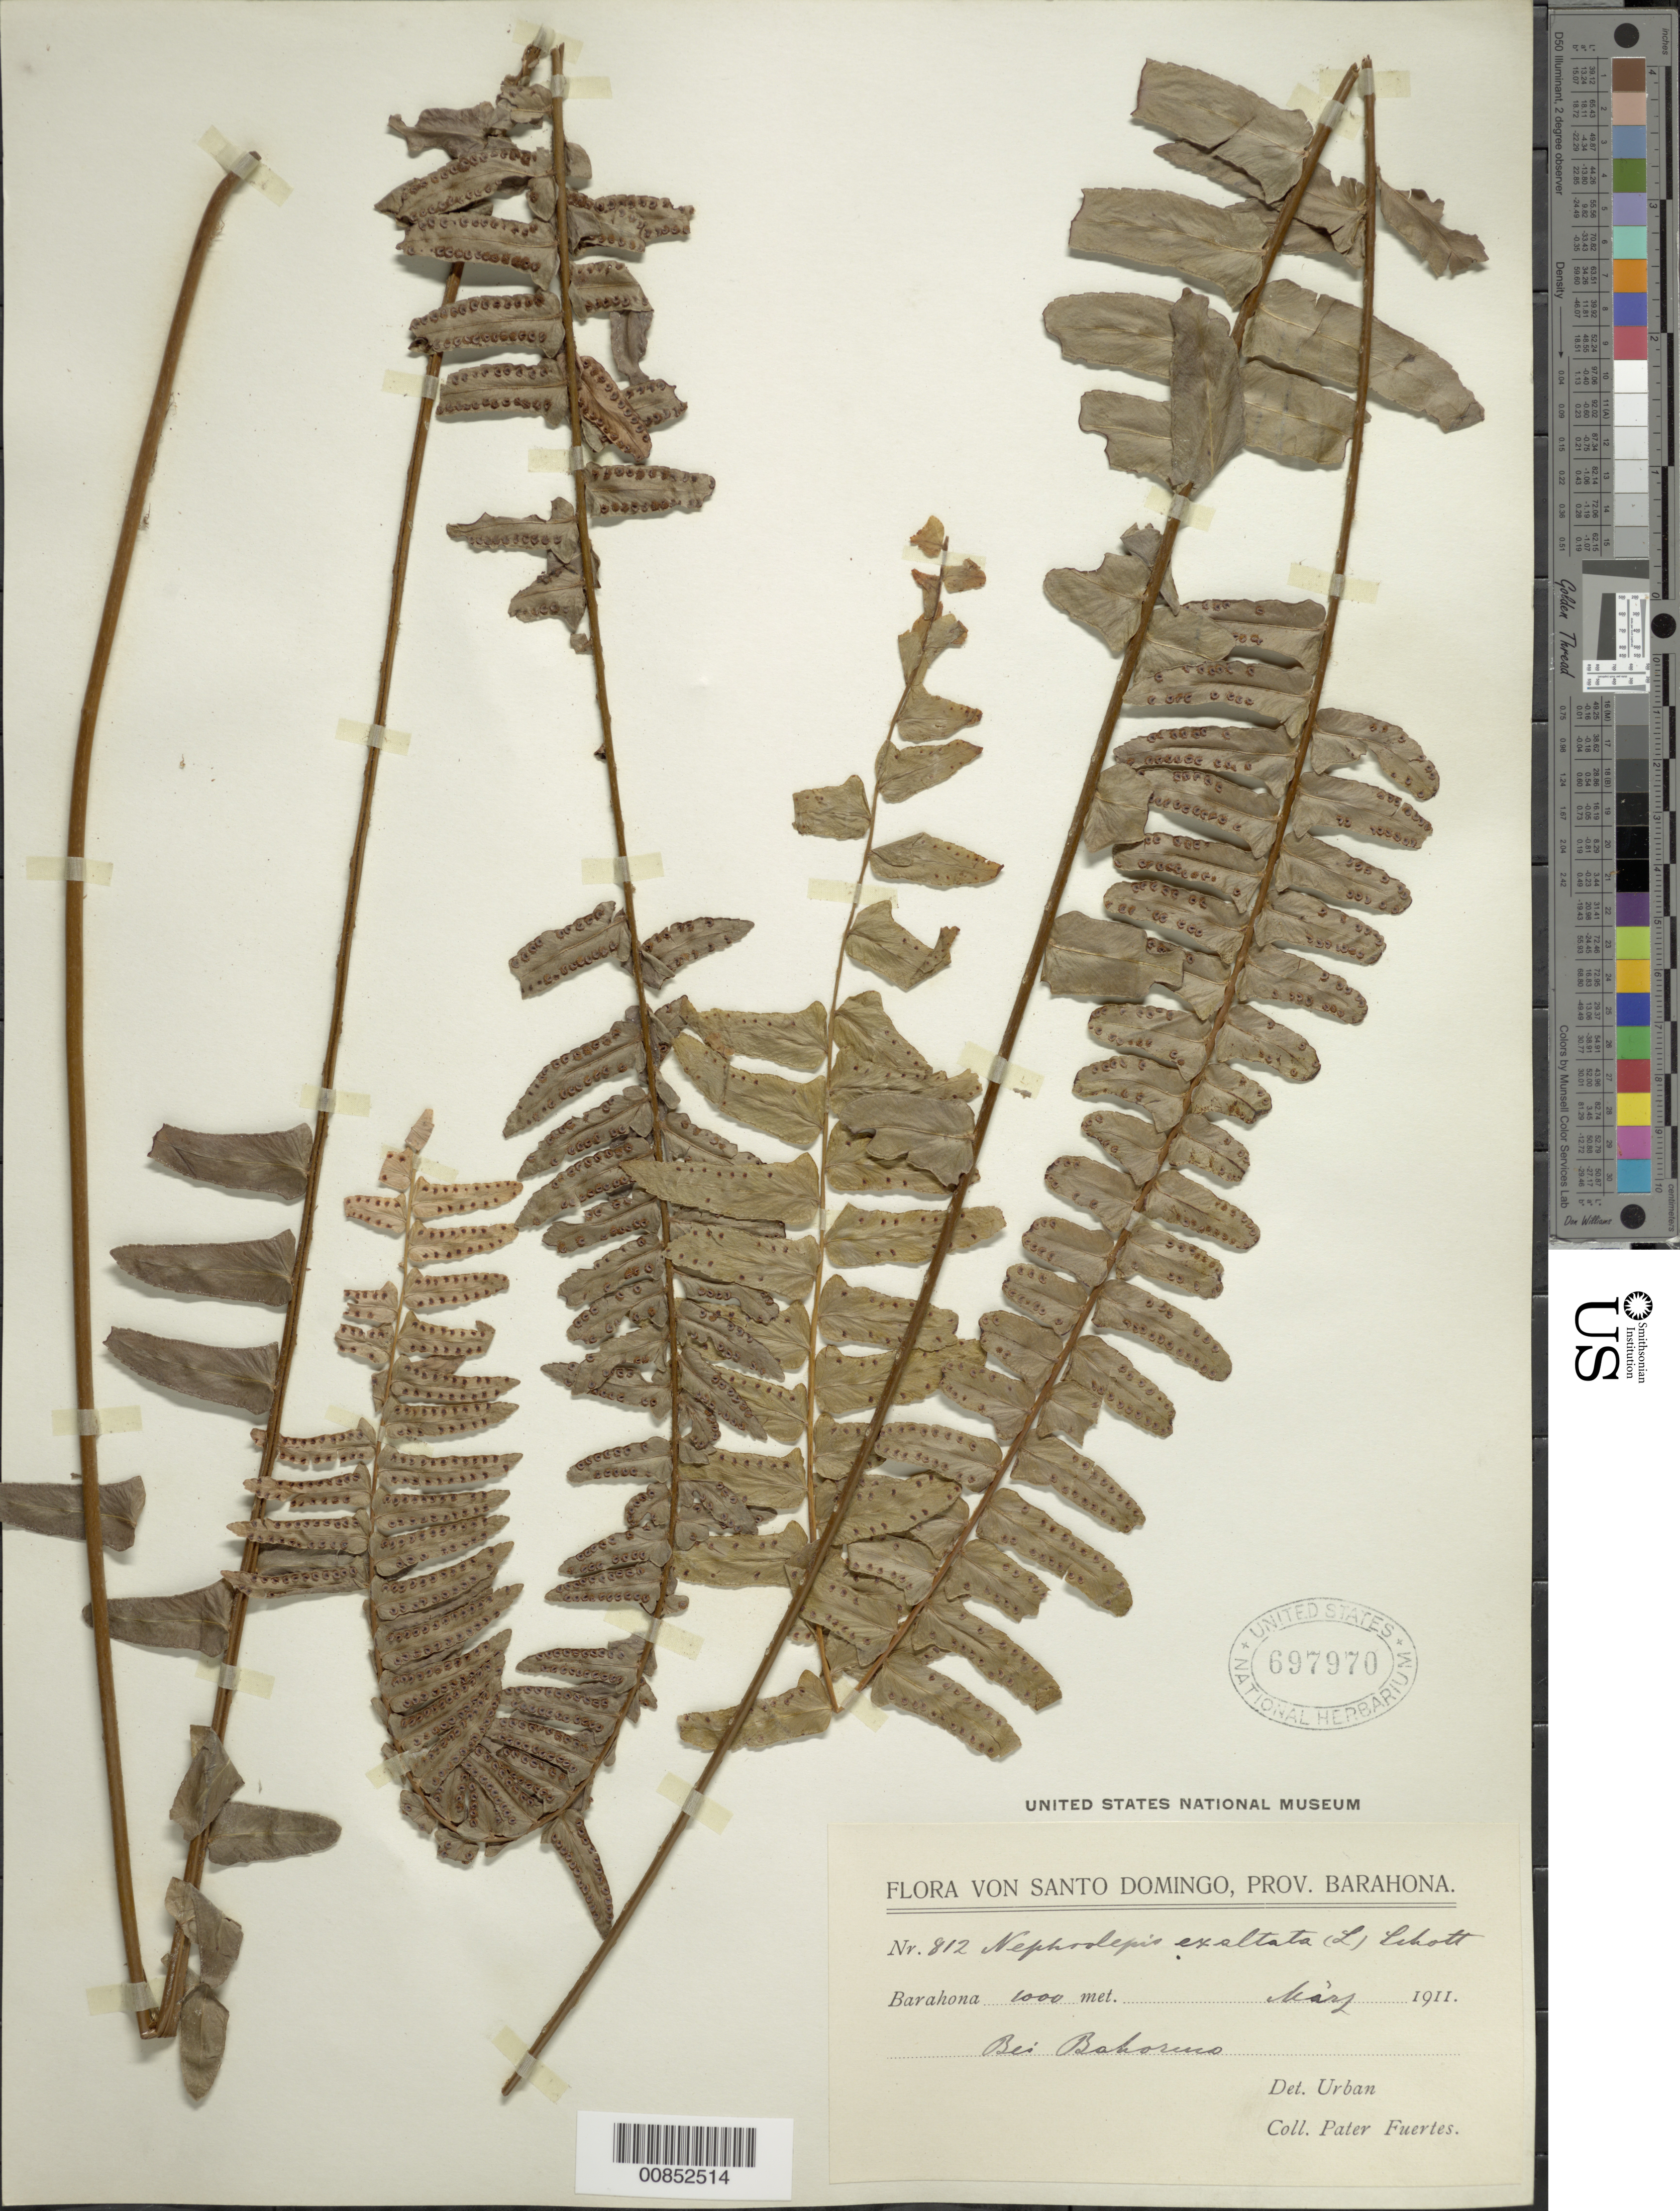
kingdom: Plantae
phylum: Tracheophyta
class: Polypodiopsida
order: Polypodiales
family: Nephrolepidaceae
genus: Nephrolepis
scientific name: Nephrolepis exaltata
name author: (L.) Schott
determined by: Urban, Ignatz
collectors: M. D. Fuertes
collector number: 812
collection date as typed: Mar 1911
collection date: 1911-03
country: Dominican Republic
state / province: Barahona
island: Hispaniola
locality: Bes Bahoruno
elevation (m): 1000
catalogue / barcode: US 697970